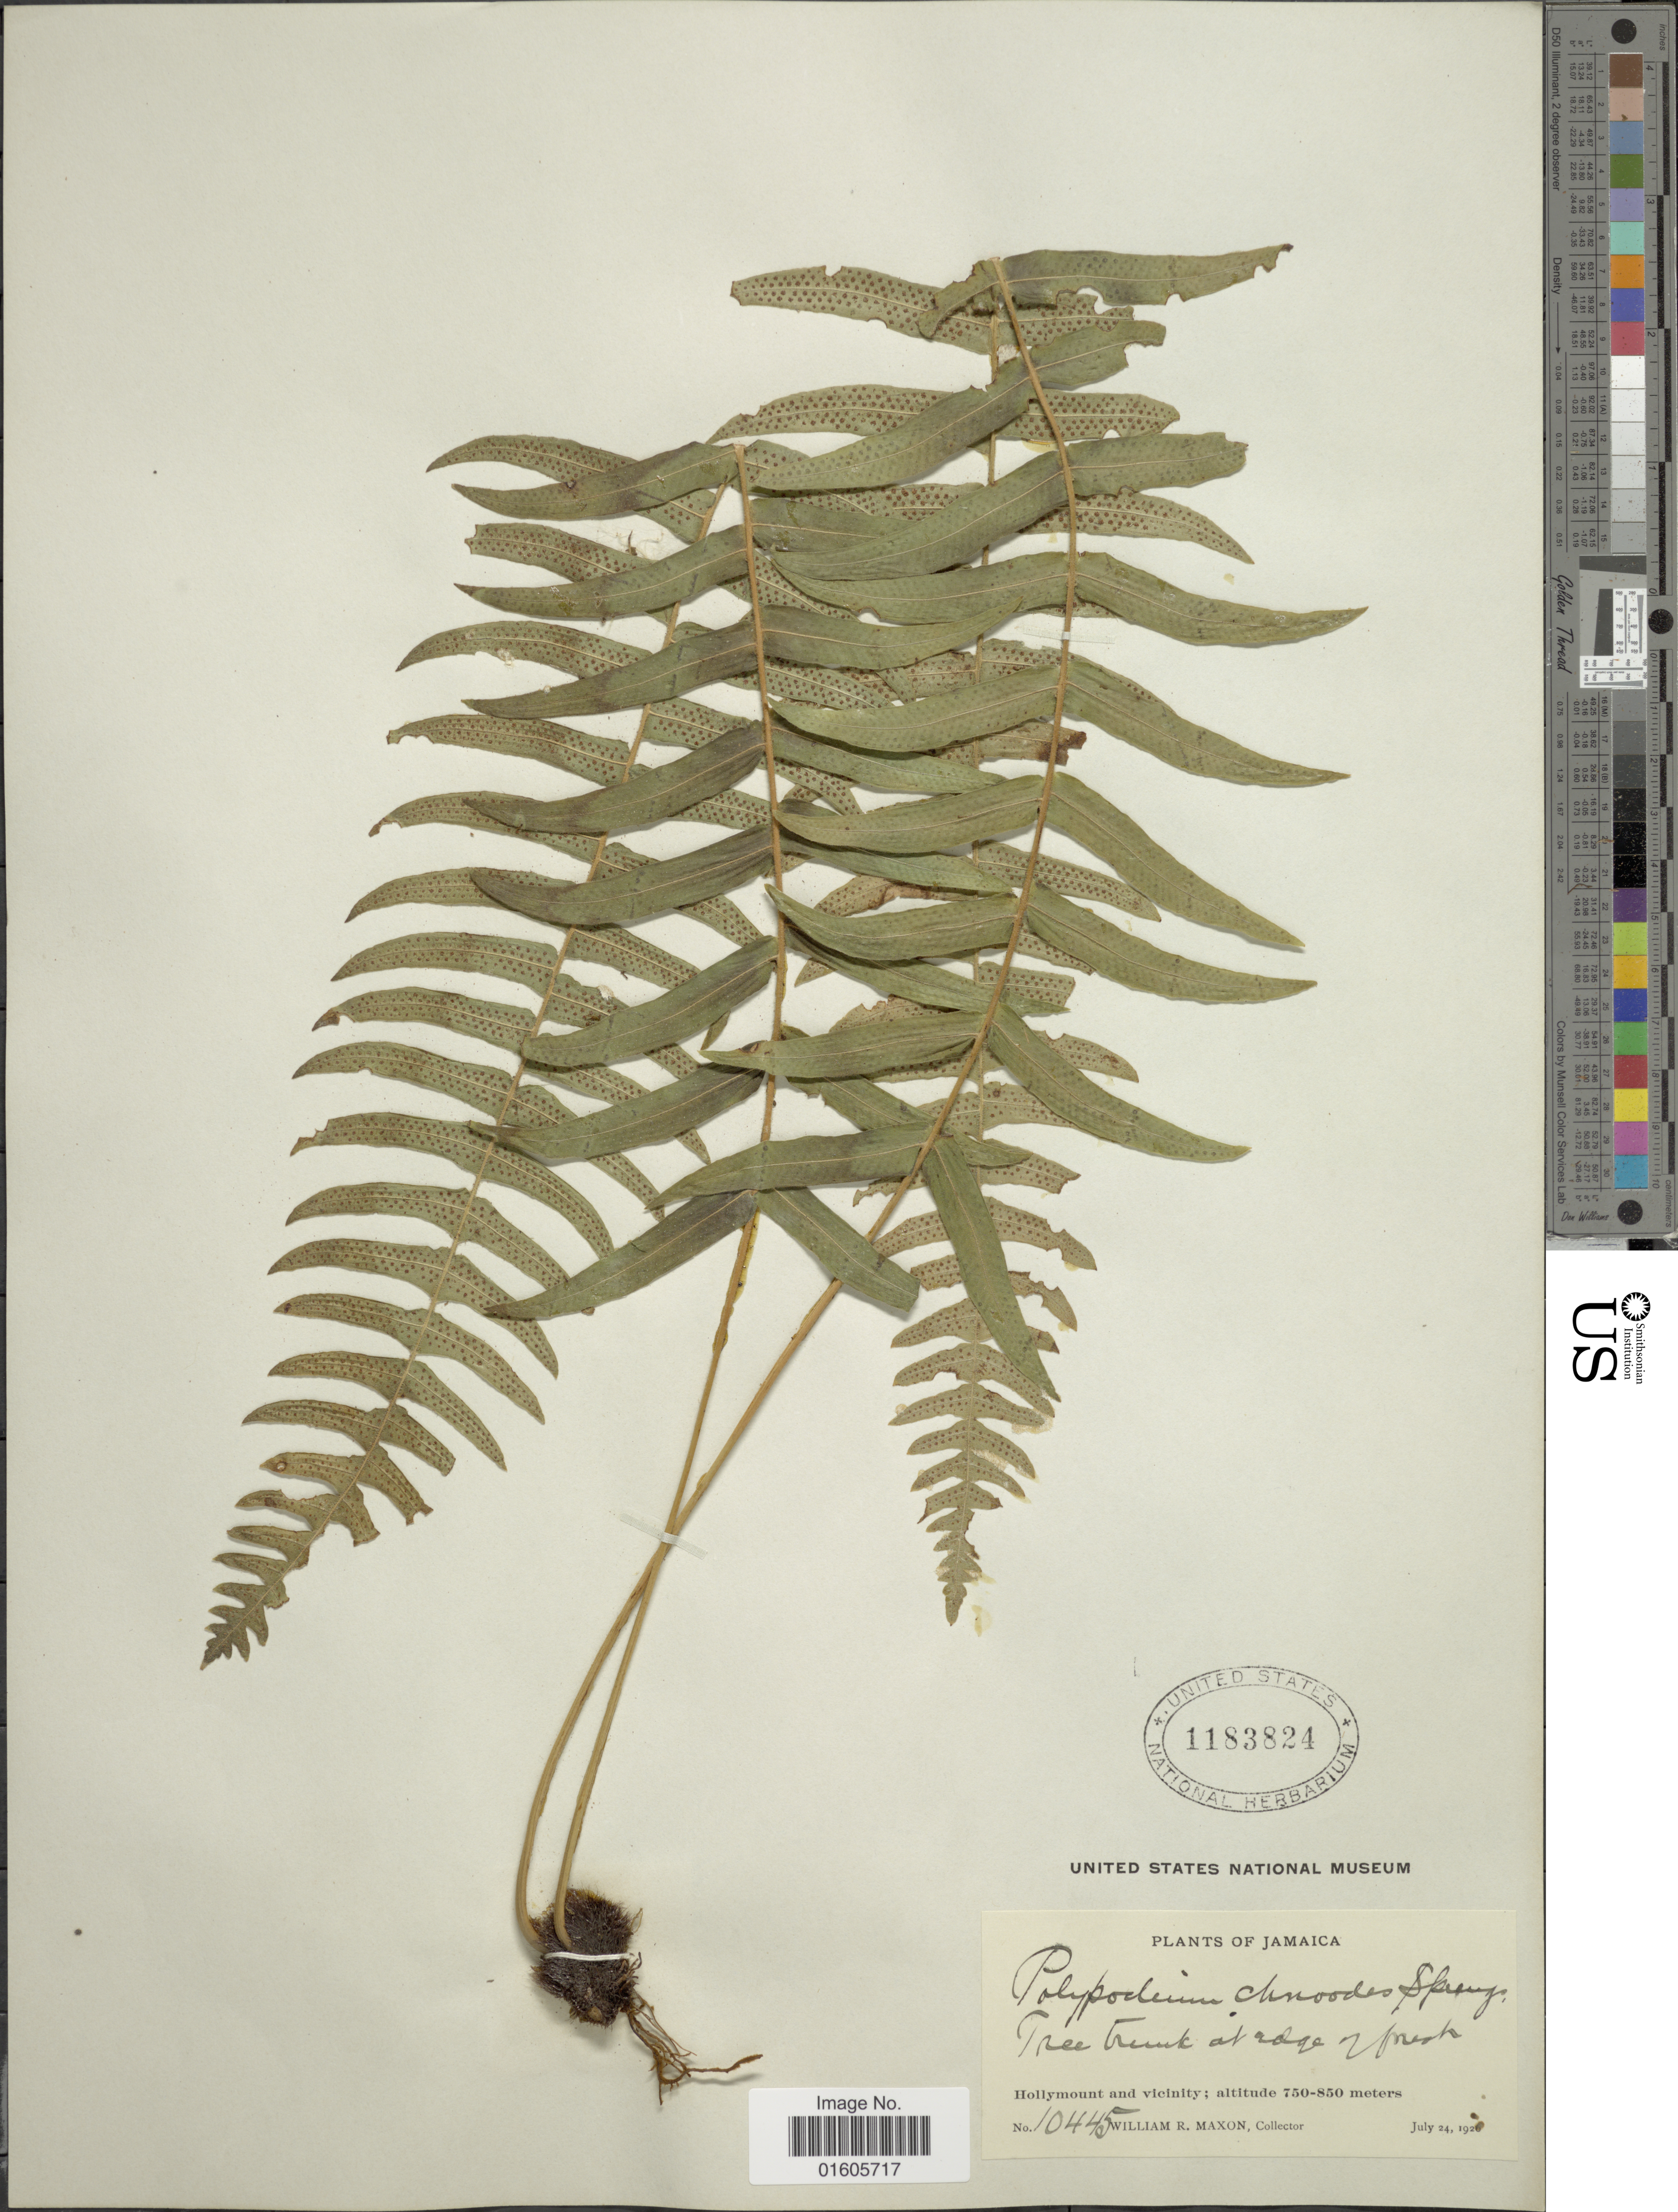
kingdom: Plantae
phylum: Tracheophyta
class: Polypodiopsida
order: Polypodiales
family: Polypodiaceae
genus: Serpocaulon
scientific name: Serpocaulon dissimile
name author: (L.) A.R. Sm.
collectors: W. R. Maxon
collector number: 10445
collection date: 1926-07-24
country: Jamaica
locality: Hollymount and vicinity.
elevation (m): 750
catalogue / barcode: US 1183824